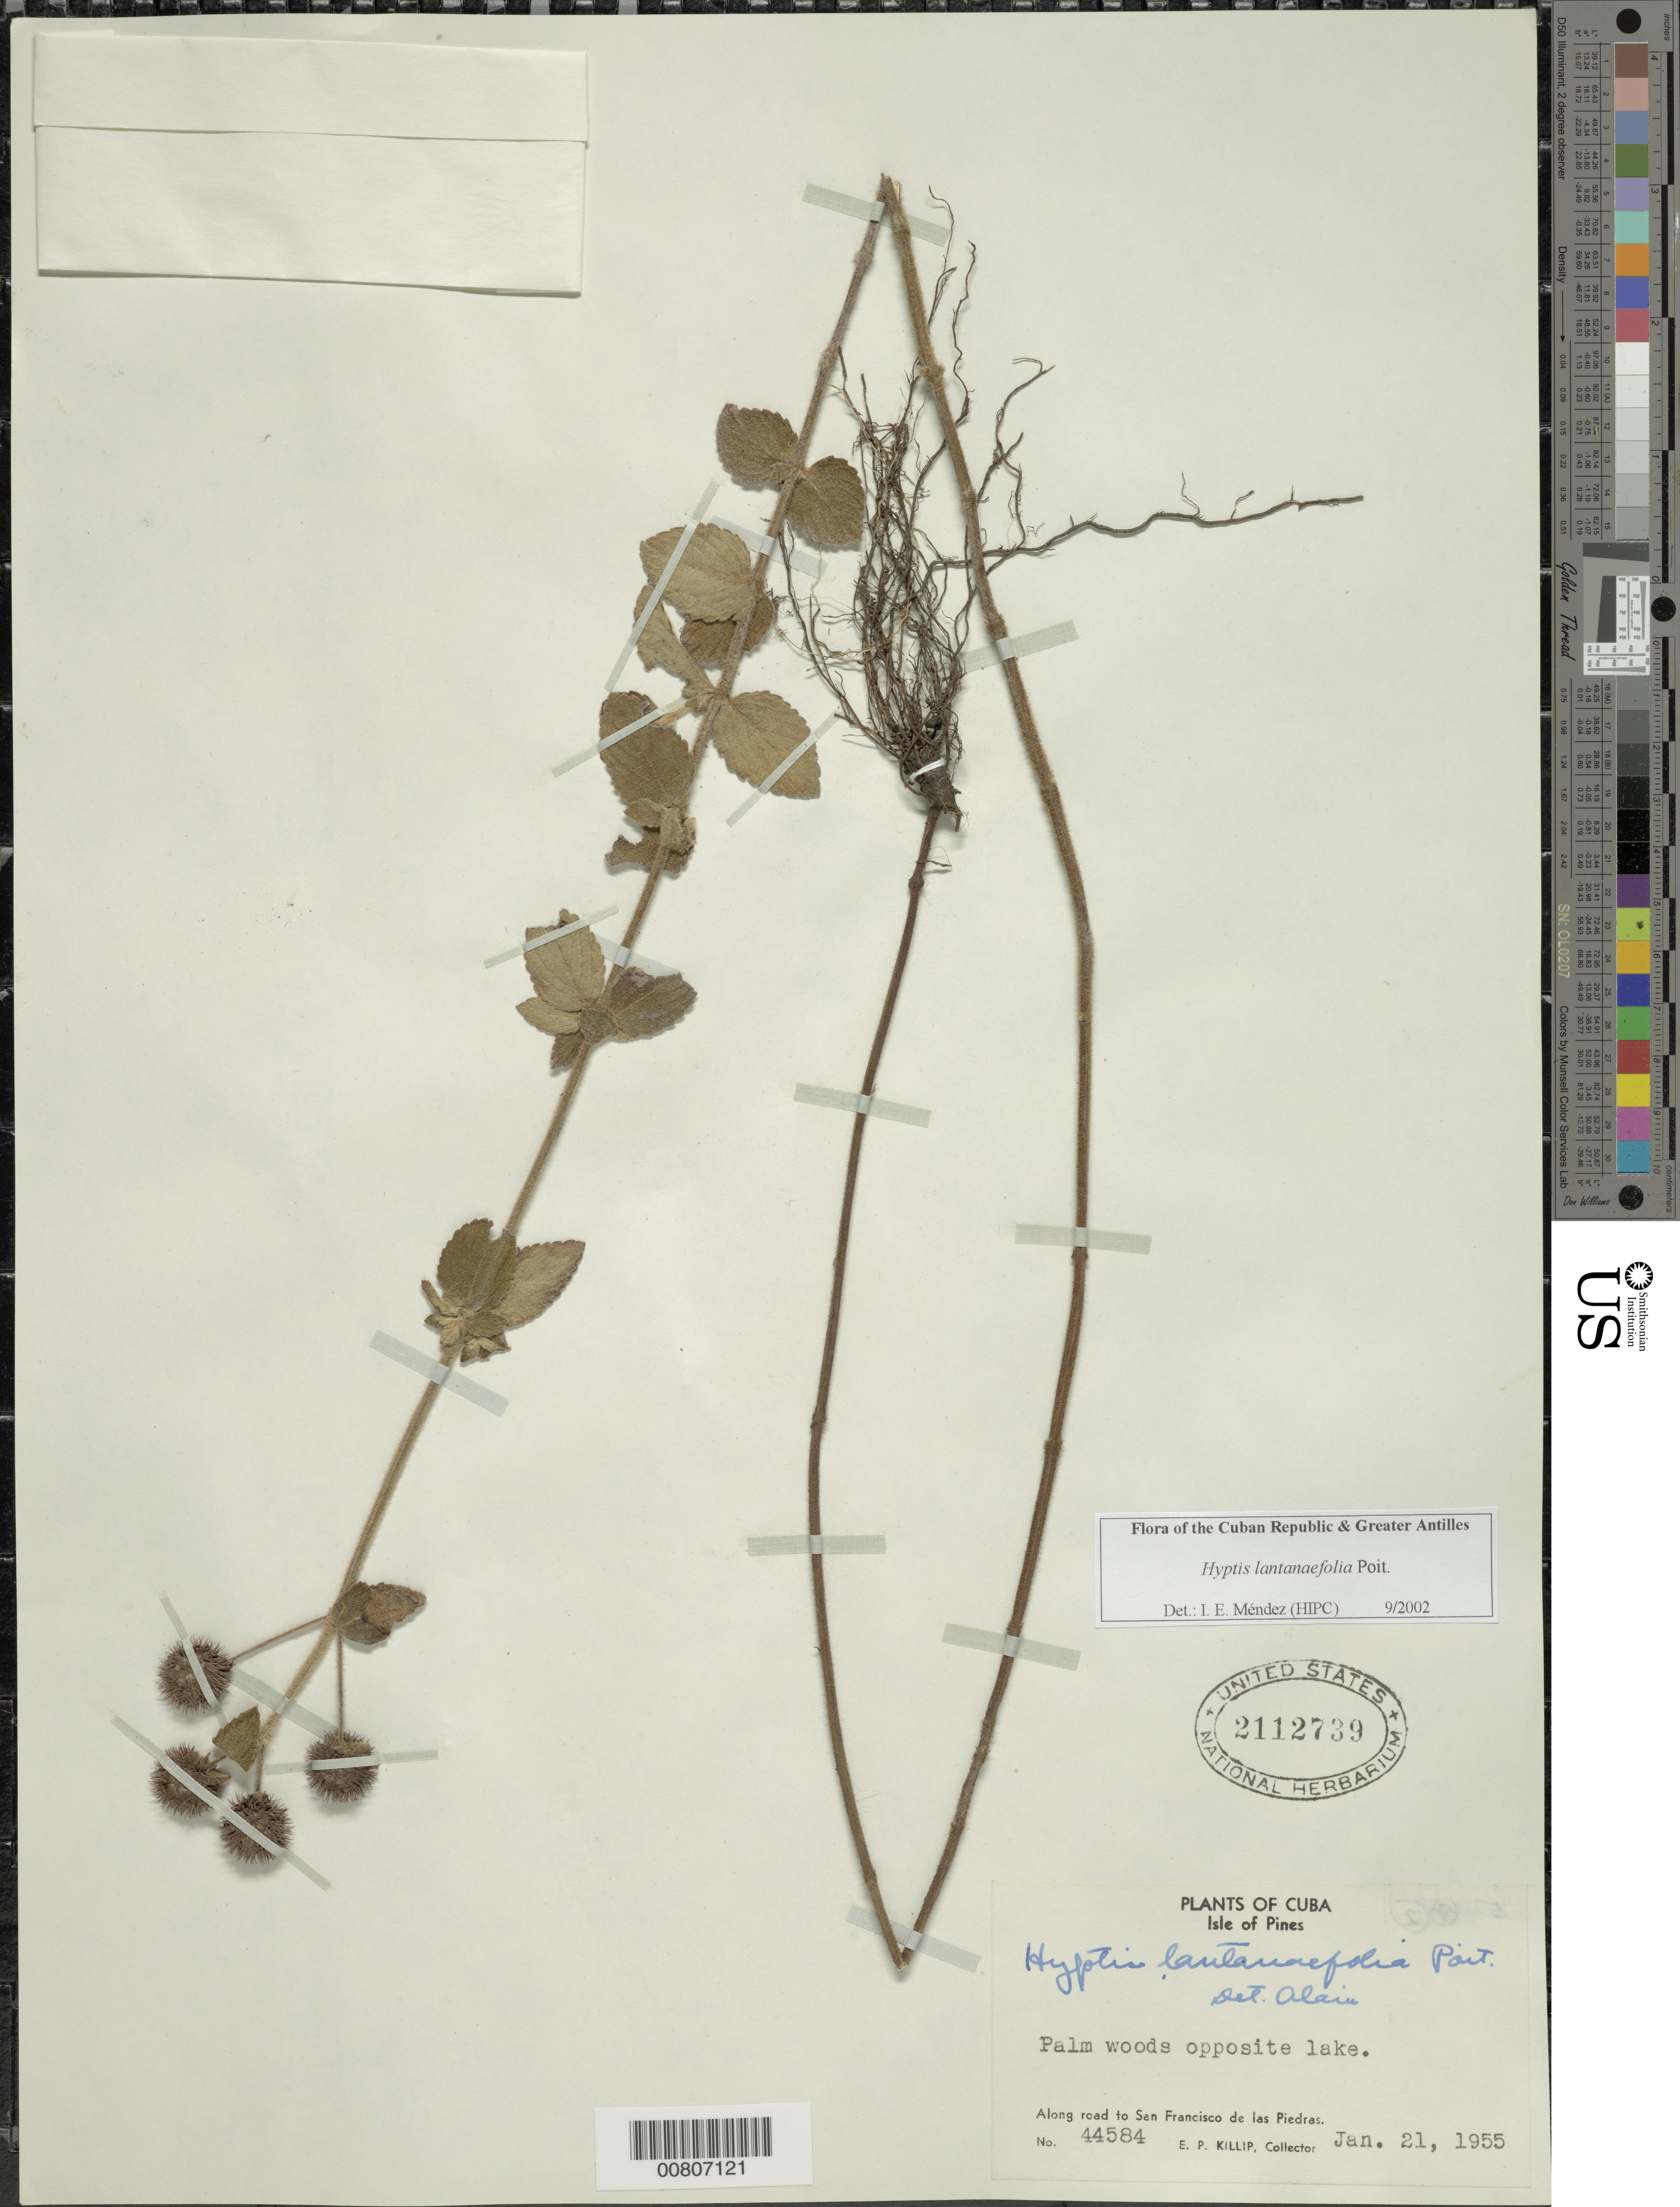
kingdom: Plantae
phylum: Tracheophyta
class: Magnoliopsida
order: Lamiales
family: Lamiaceae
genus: Hyptis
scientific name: Hyptis lantanifolia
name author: Poit.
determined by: Méndez, Isidro E., (HIPC)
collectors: E. P. Killip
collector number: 44584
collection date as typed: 21 Jan 1955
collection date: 1955-01-21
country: Cuba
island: Cuba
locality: San Francisco de las Piedras road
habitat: Palm woods opposite lake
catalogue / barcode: US 2112739